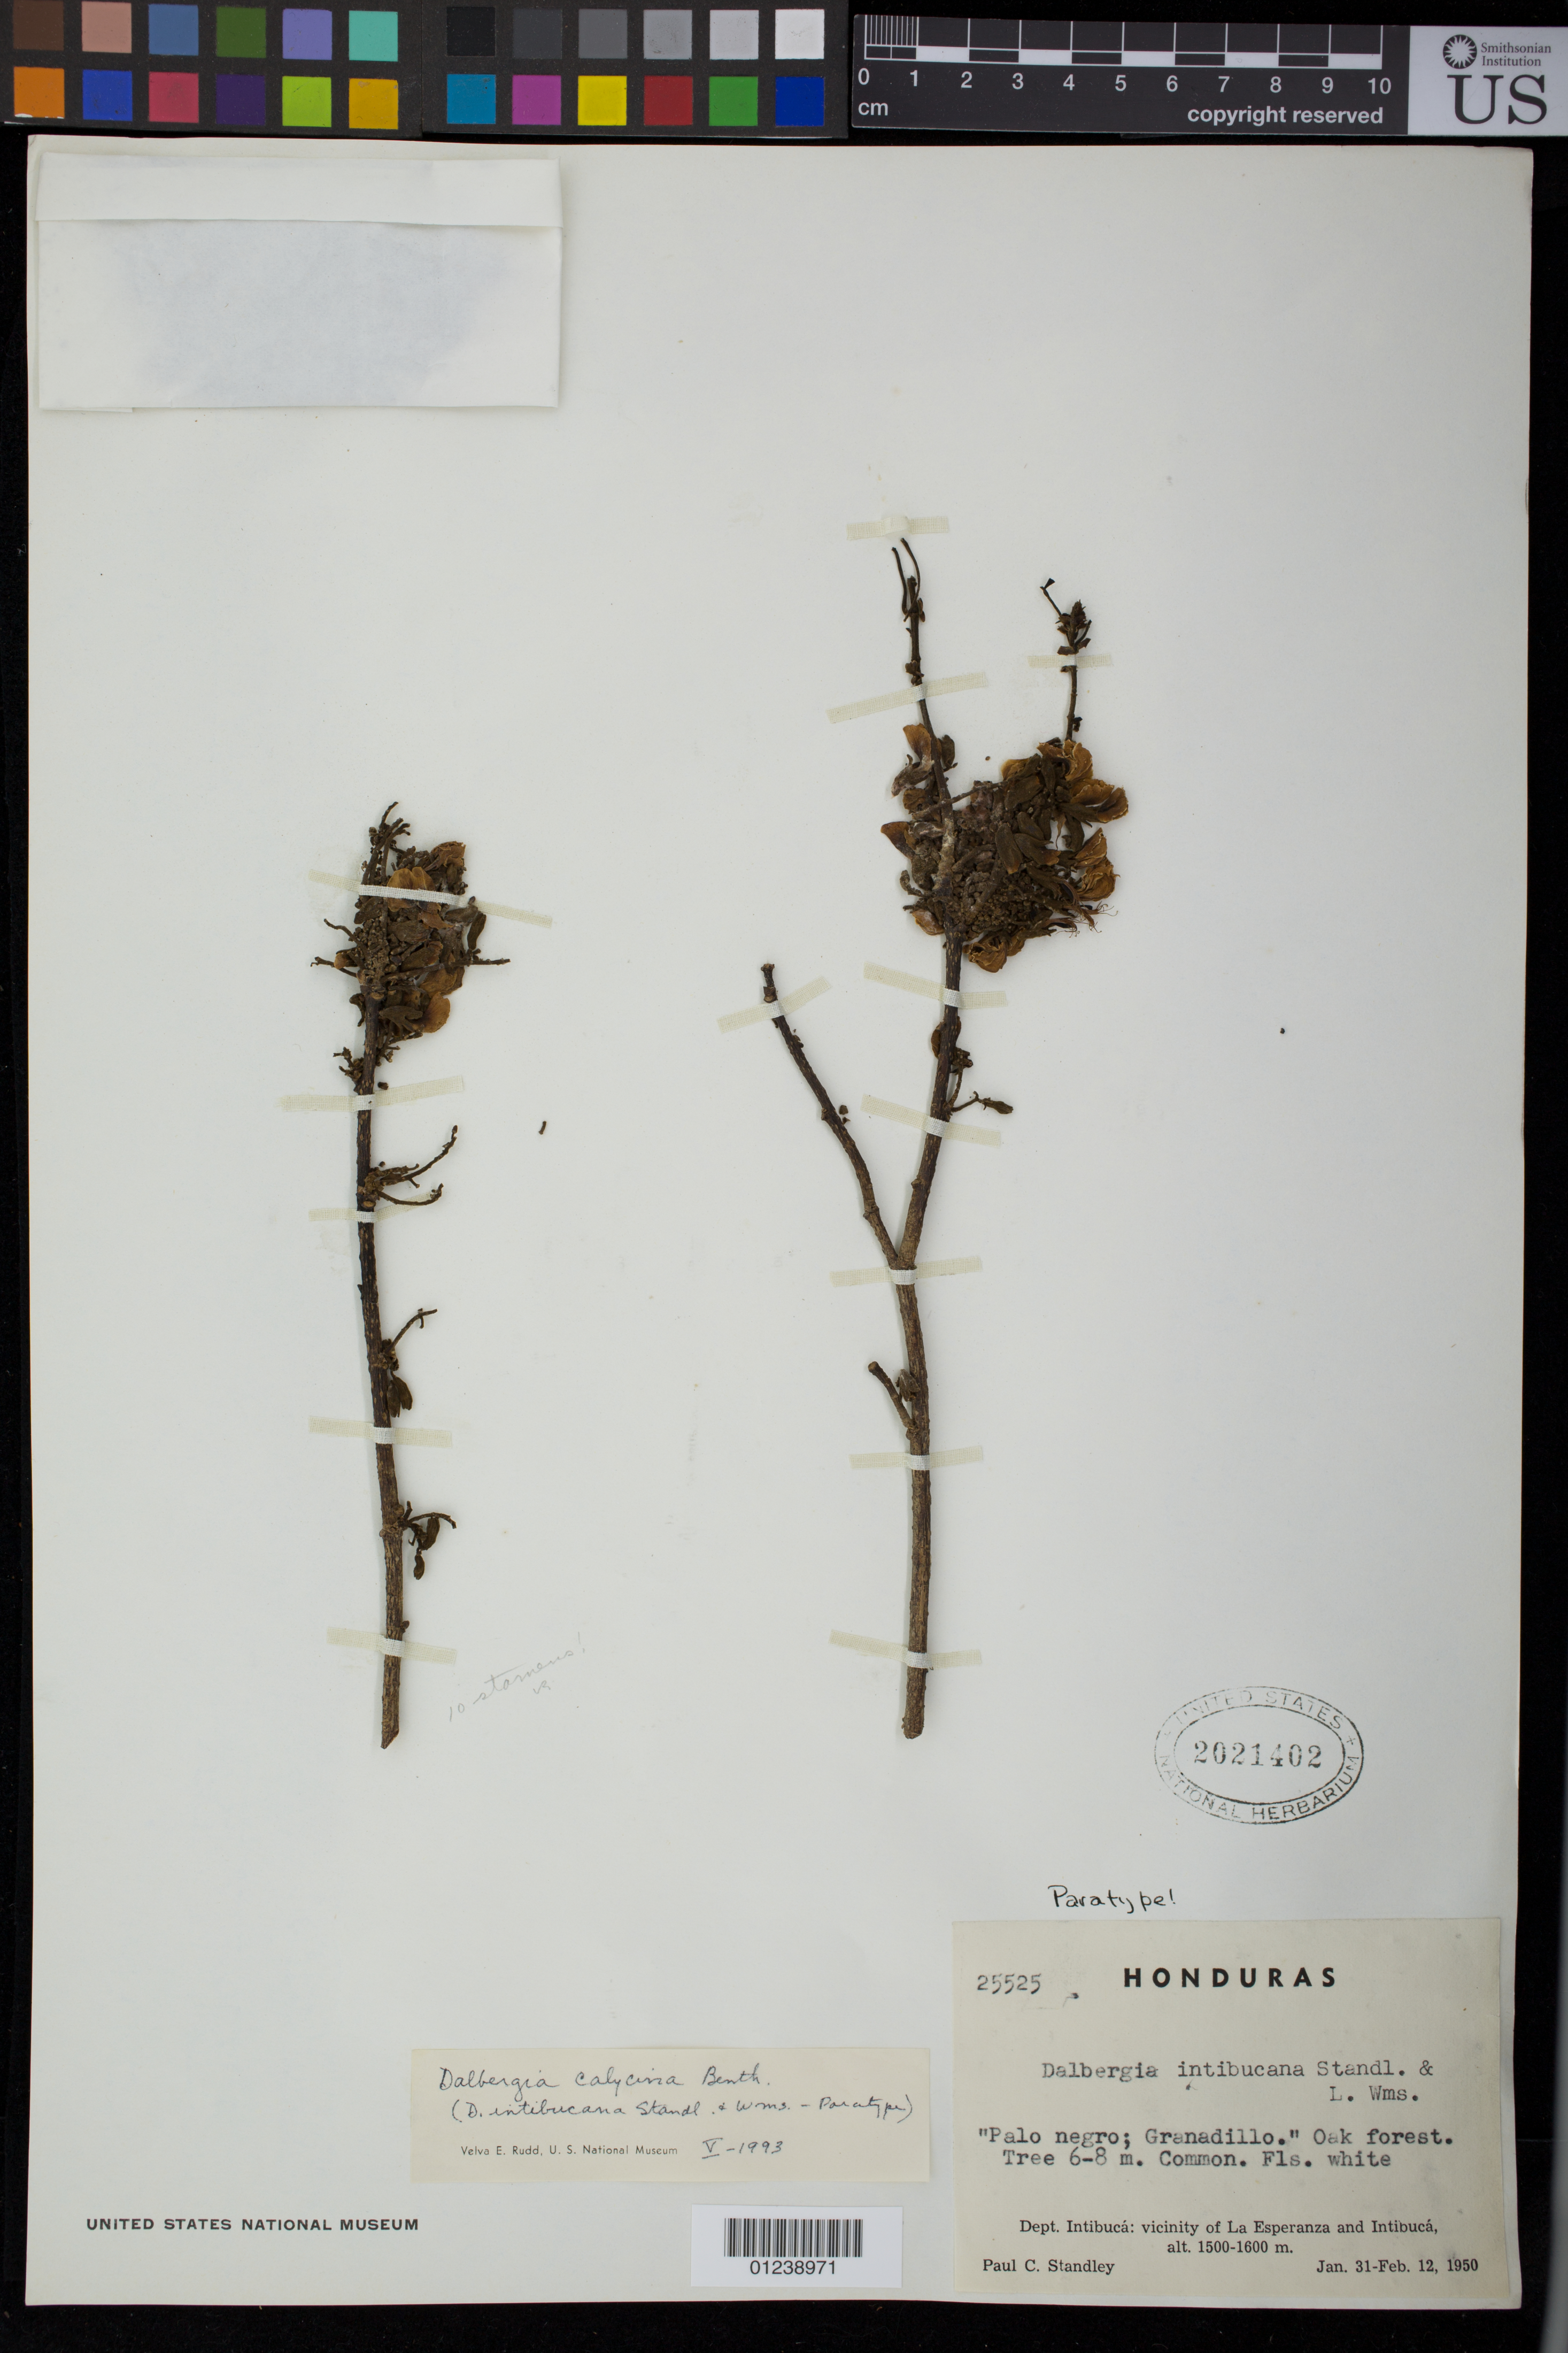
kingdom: Plantae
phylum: Tracheophyta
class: Magnoliopsida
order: Fabales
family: Fabaceae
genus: Dalbergia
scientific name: Dalbergia calycina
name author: Benth.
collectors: P. C. Standley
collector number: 25525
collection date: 1950-01-31/1950-02-12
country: Honduras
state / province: Intibuca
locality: Vicinity of La Esperanza and Intibuca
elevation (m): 1500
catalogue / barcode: US 2021402